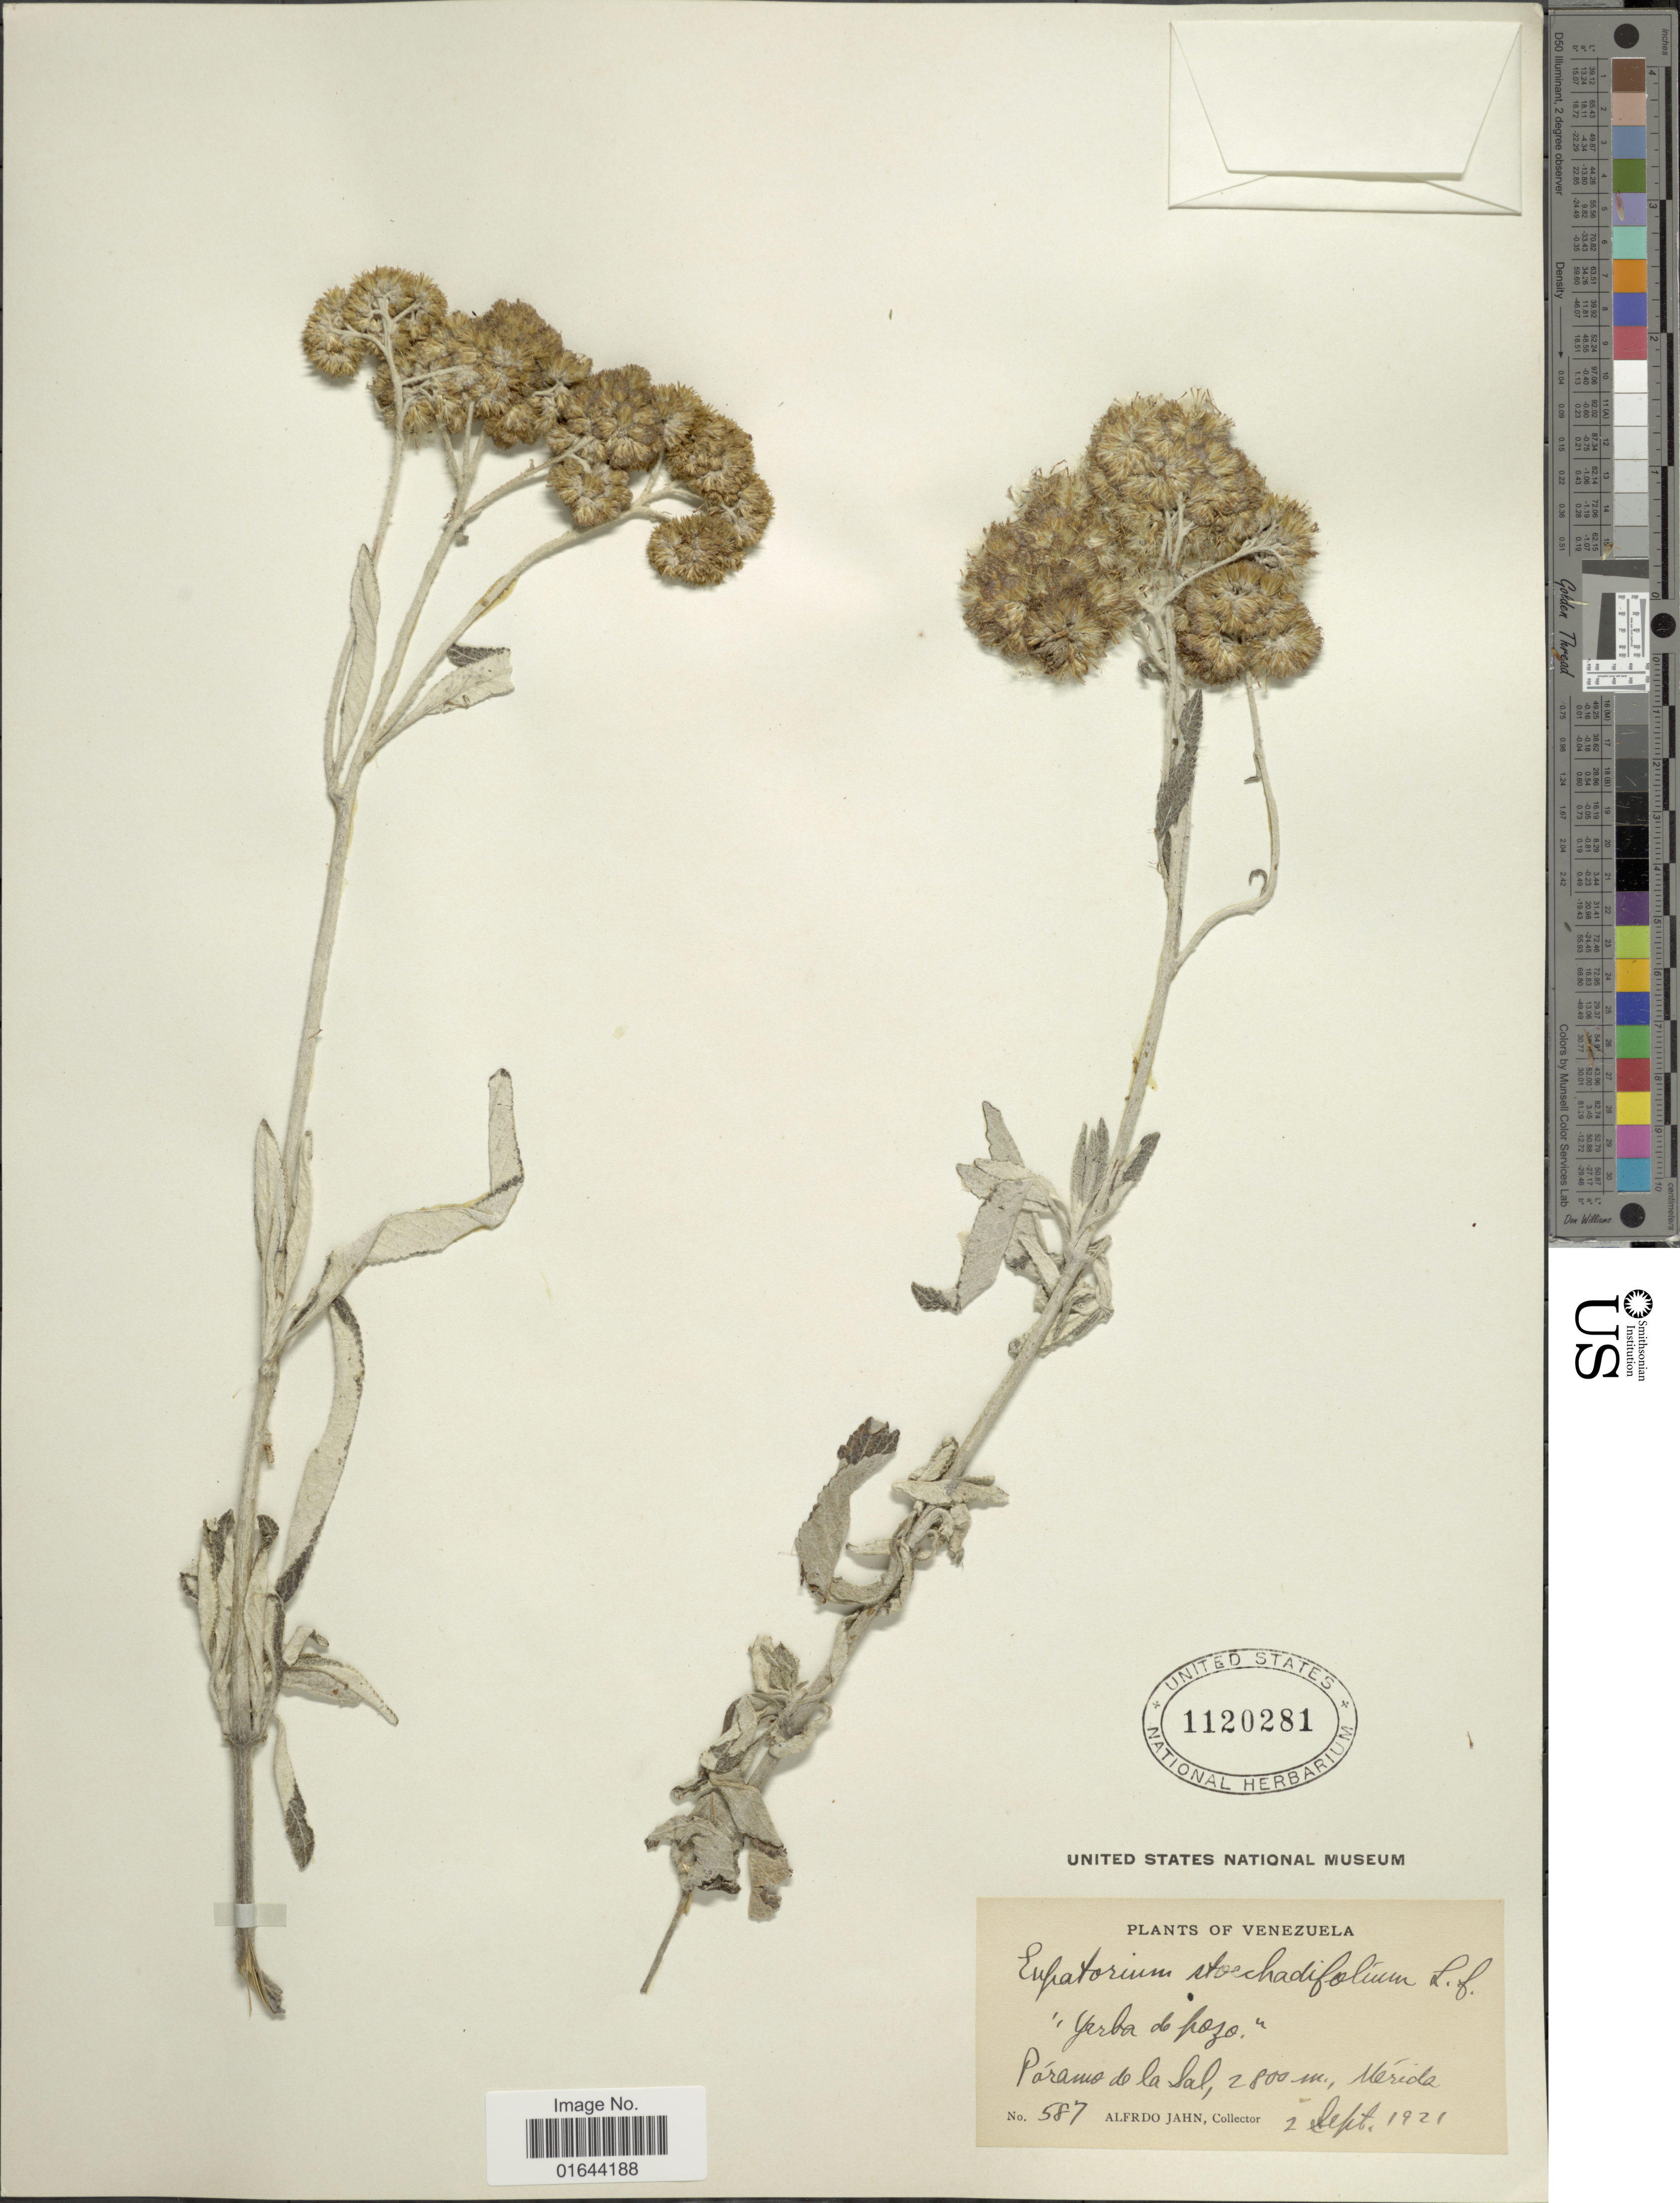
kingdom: Plantae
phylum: Tracheophyta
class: Magnoliopsida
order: Asterales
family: Asteraceae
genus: Lourteigia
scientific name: Lourteigia stoechadifolia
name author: (L. f.) R.M. King & H. Rob.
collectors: A. Jahn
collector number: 587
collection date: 1921-09-02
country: Venezuela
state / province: Mérida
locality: Paramo de la Sal, Merida.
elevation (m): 2800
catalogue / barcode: US 1120281